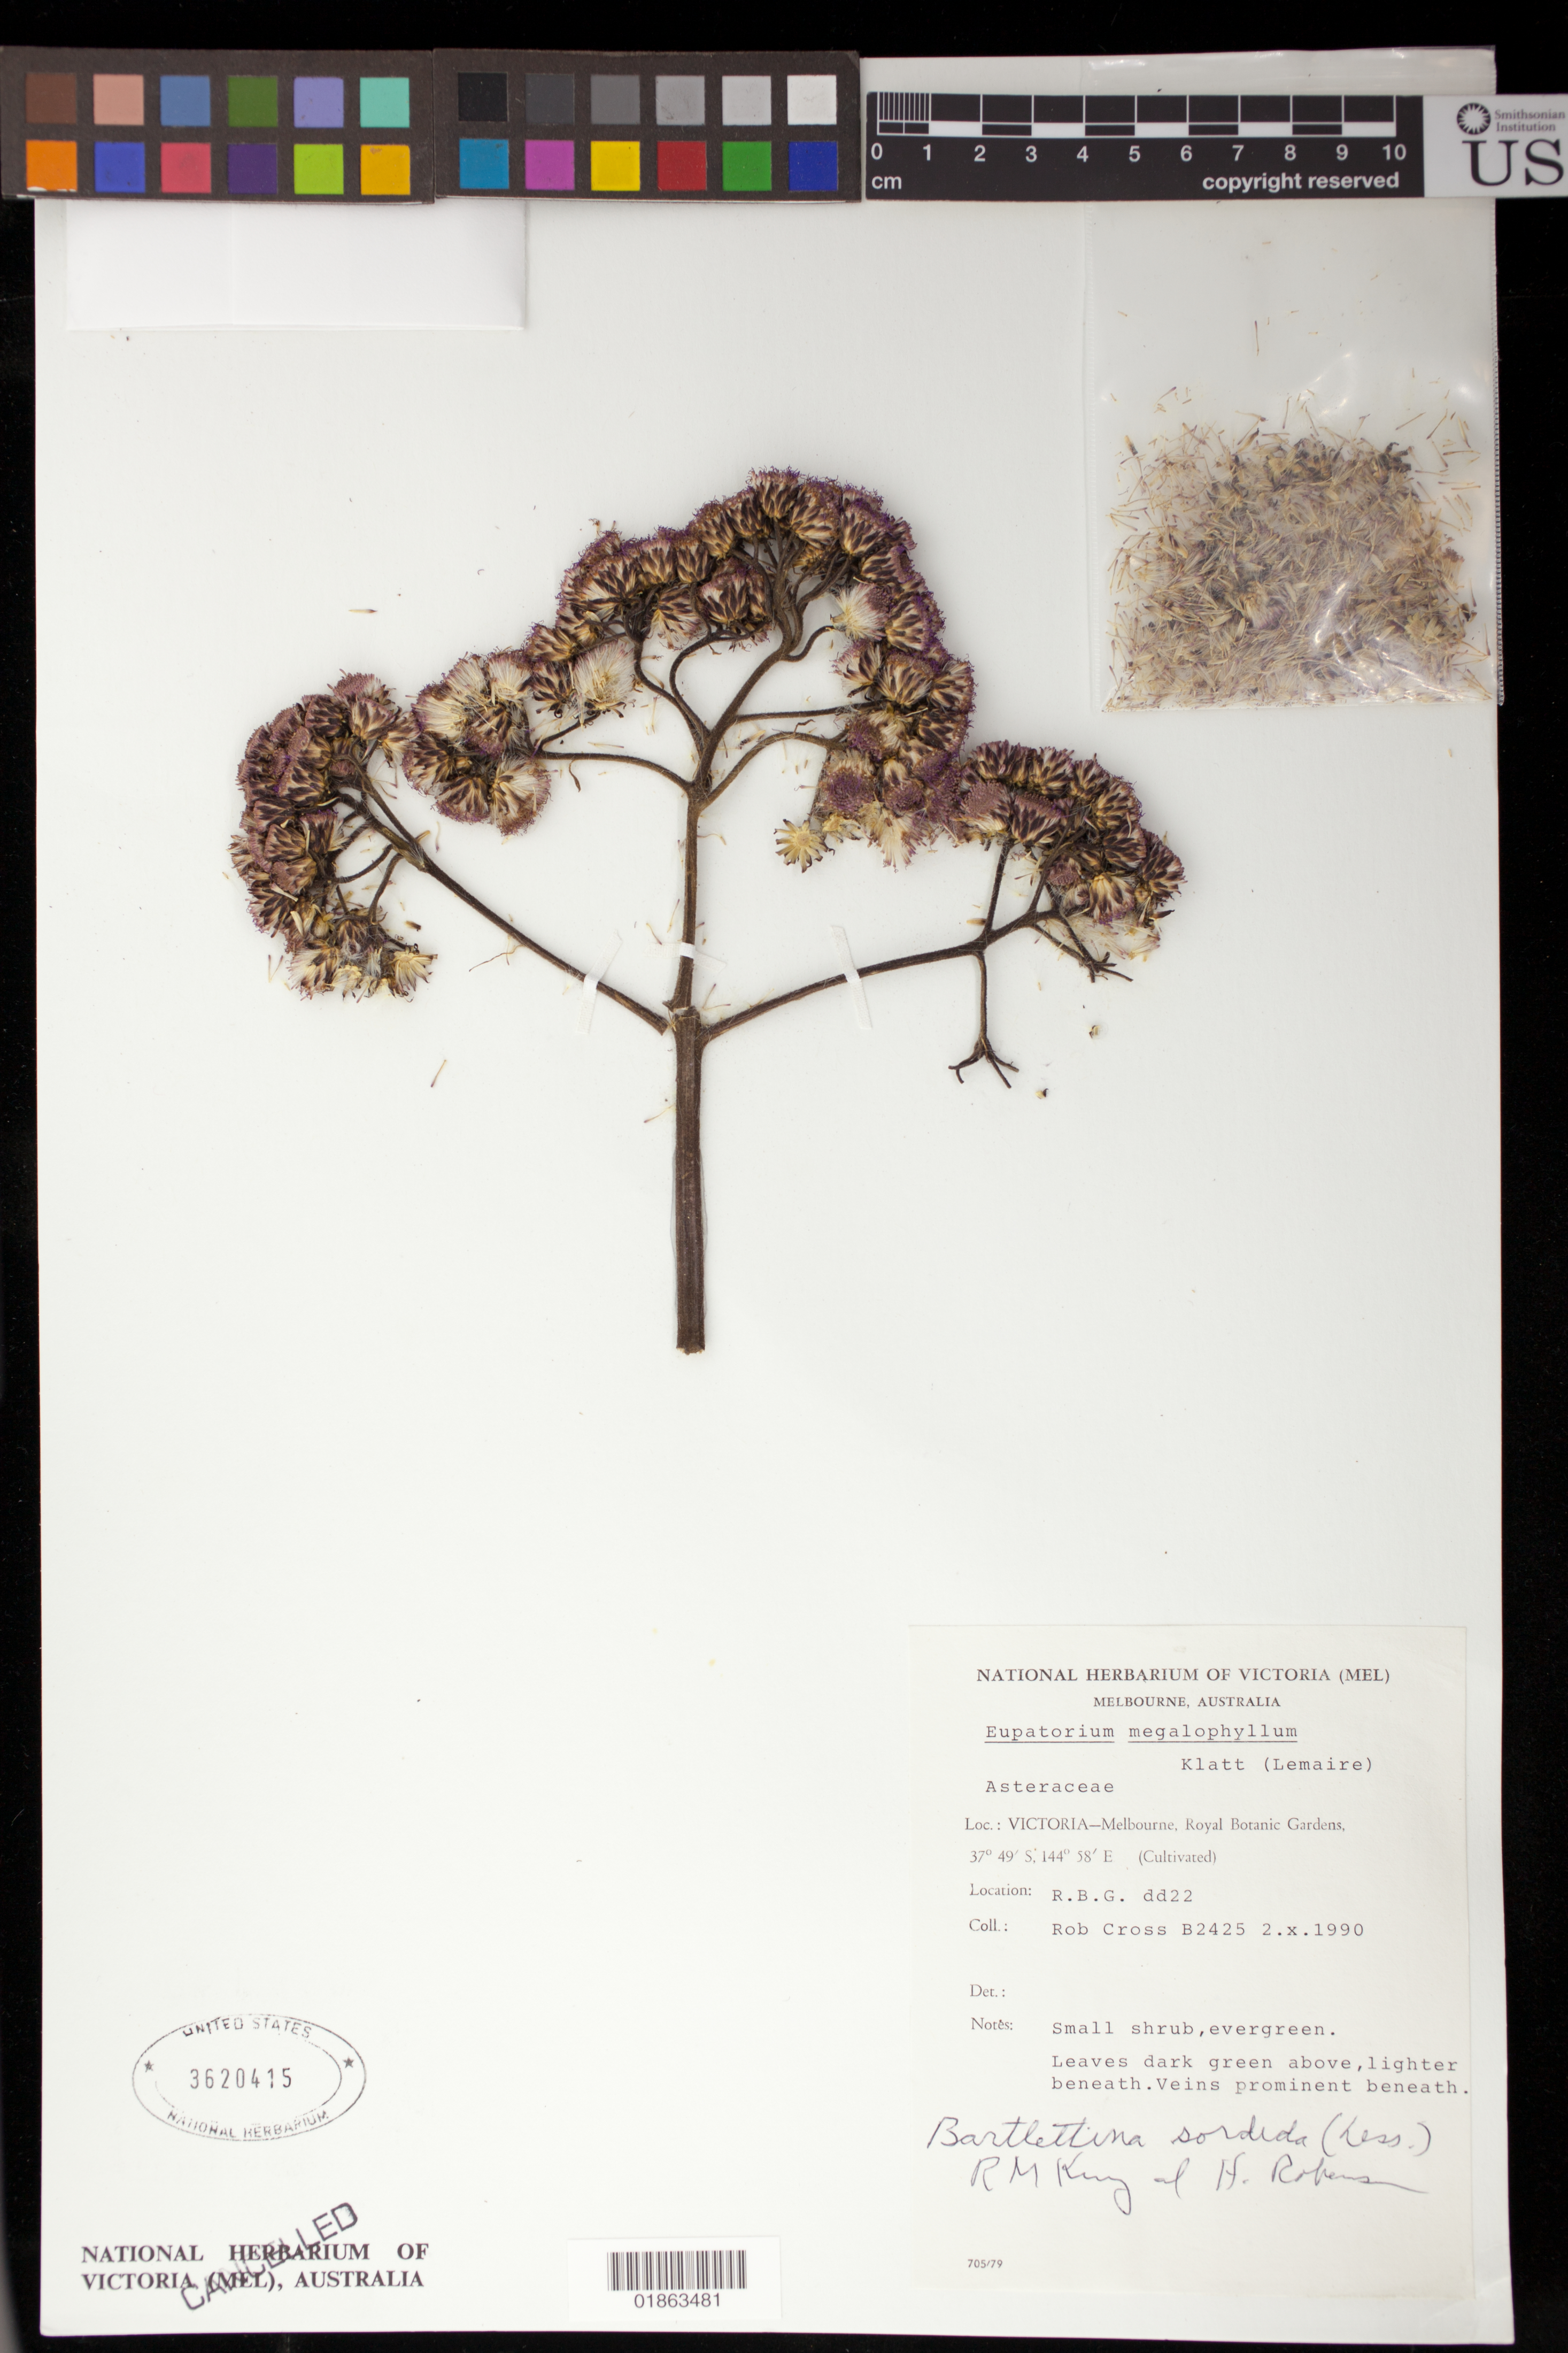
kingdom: Plantae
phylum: Tracheophyta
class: Magnoliopsida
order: Asterales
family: Asteraceae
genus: Bartlettina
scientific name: Bartlettina sordida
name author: (Less.) R.M. King & H. Rob.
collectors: R. Cross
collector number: B2425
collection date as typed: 2.10.1990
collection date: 1990-10-02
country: Australia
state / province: Victoria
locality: Melbourne, Royal Botanic Gardens. R. B. G. dd22.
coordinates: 37 49 S, 144 58 E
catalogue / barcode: US 3620415